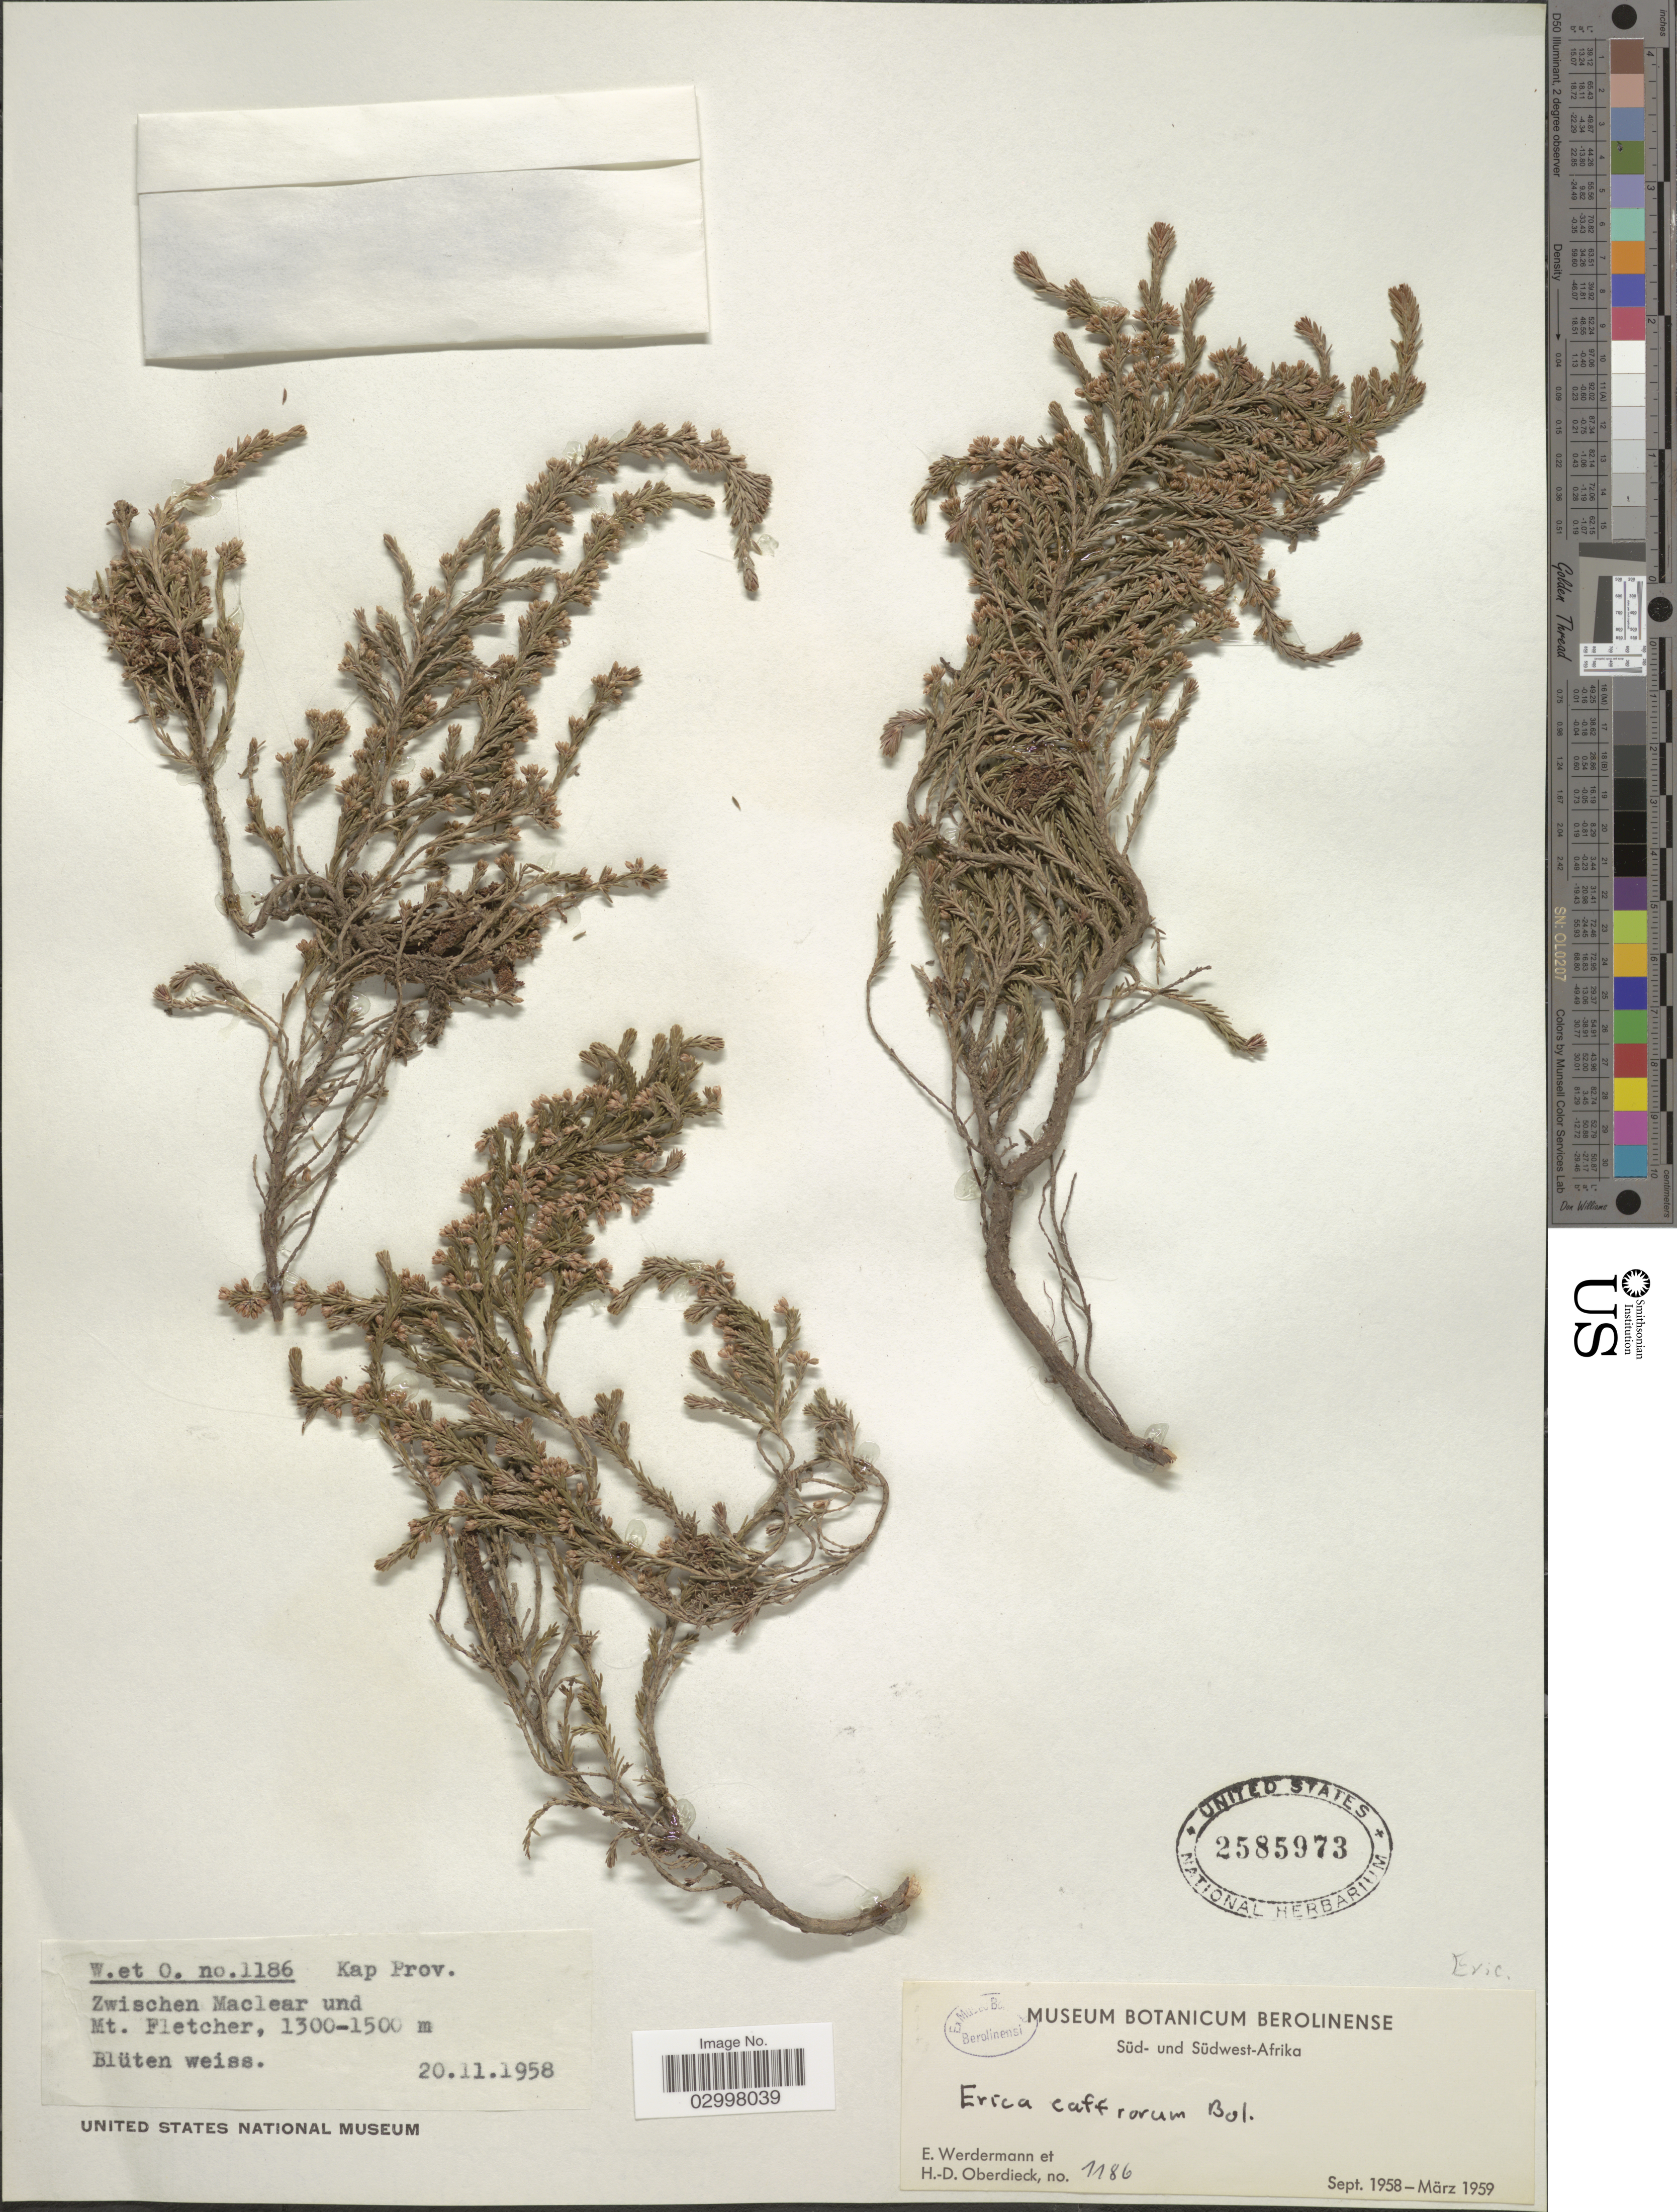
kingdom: Plantae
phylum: Tracheophyta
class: Magnoliopsida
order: Ericales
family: Ericaceae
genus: Erica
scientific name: Erica caffrorum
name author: Bolus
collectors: E. Werdermann & H. Oberdieck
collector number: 1186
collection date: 1958-11-20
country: South Africa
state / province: Eastern Cape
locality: Kap Prov. Zwischen Maclear und Mt. Fletcher. Süd-Afrika.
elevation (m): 1300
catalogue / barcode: US 2585973